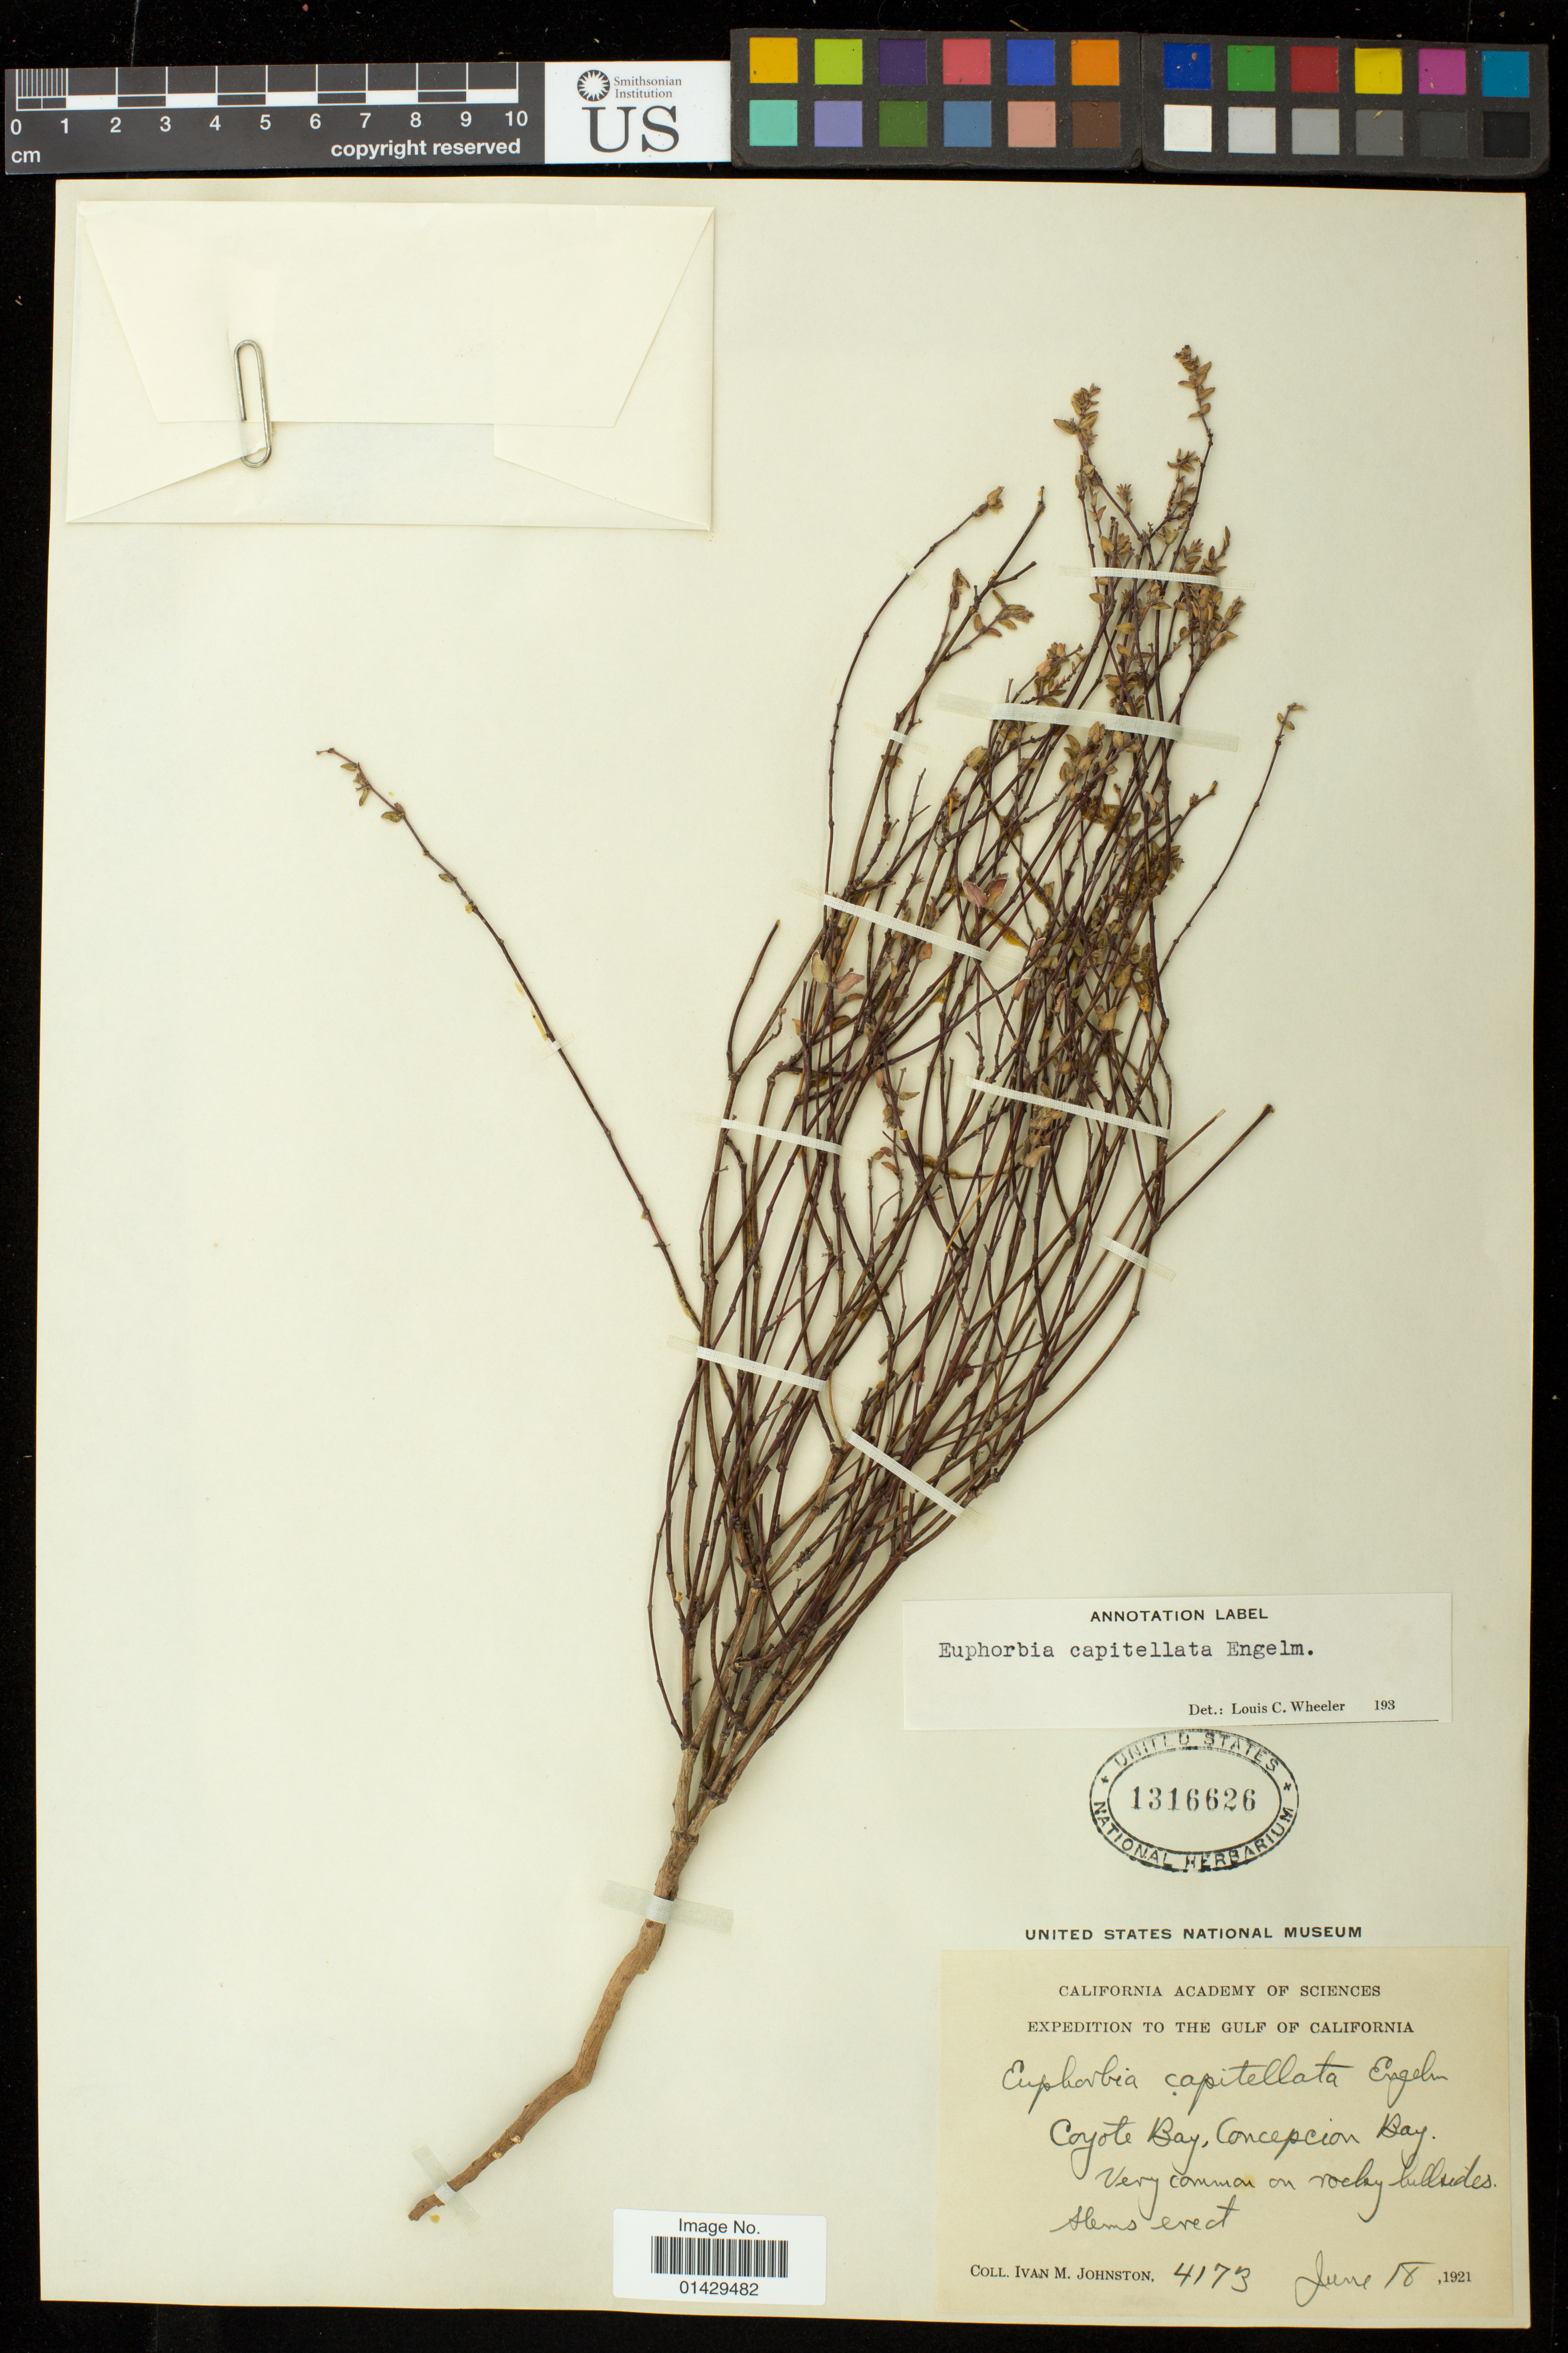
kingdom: Plantae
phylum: Tracheophyta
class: Magnoliopsida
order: Malpighiales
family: Euphorbiaceae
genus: Euphorbia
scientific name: Euphorbia capitellata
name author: Engelm. in Emory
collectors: I. Johnston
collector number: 4173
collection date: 1921-06-18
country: Mexico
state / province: Baja California Sur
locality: Coyote Bay, Concepcion Bay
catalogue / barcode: US 1316626